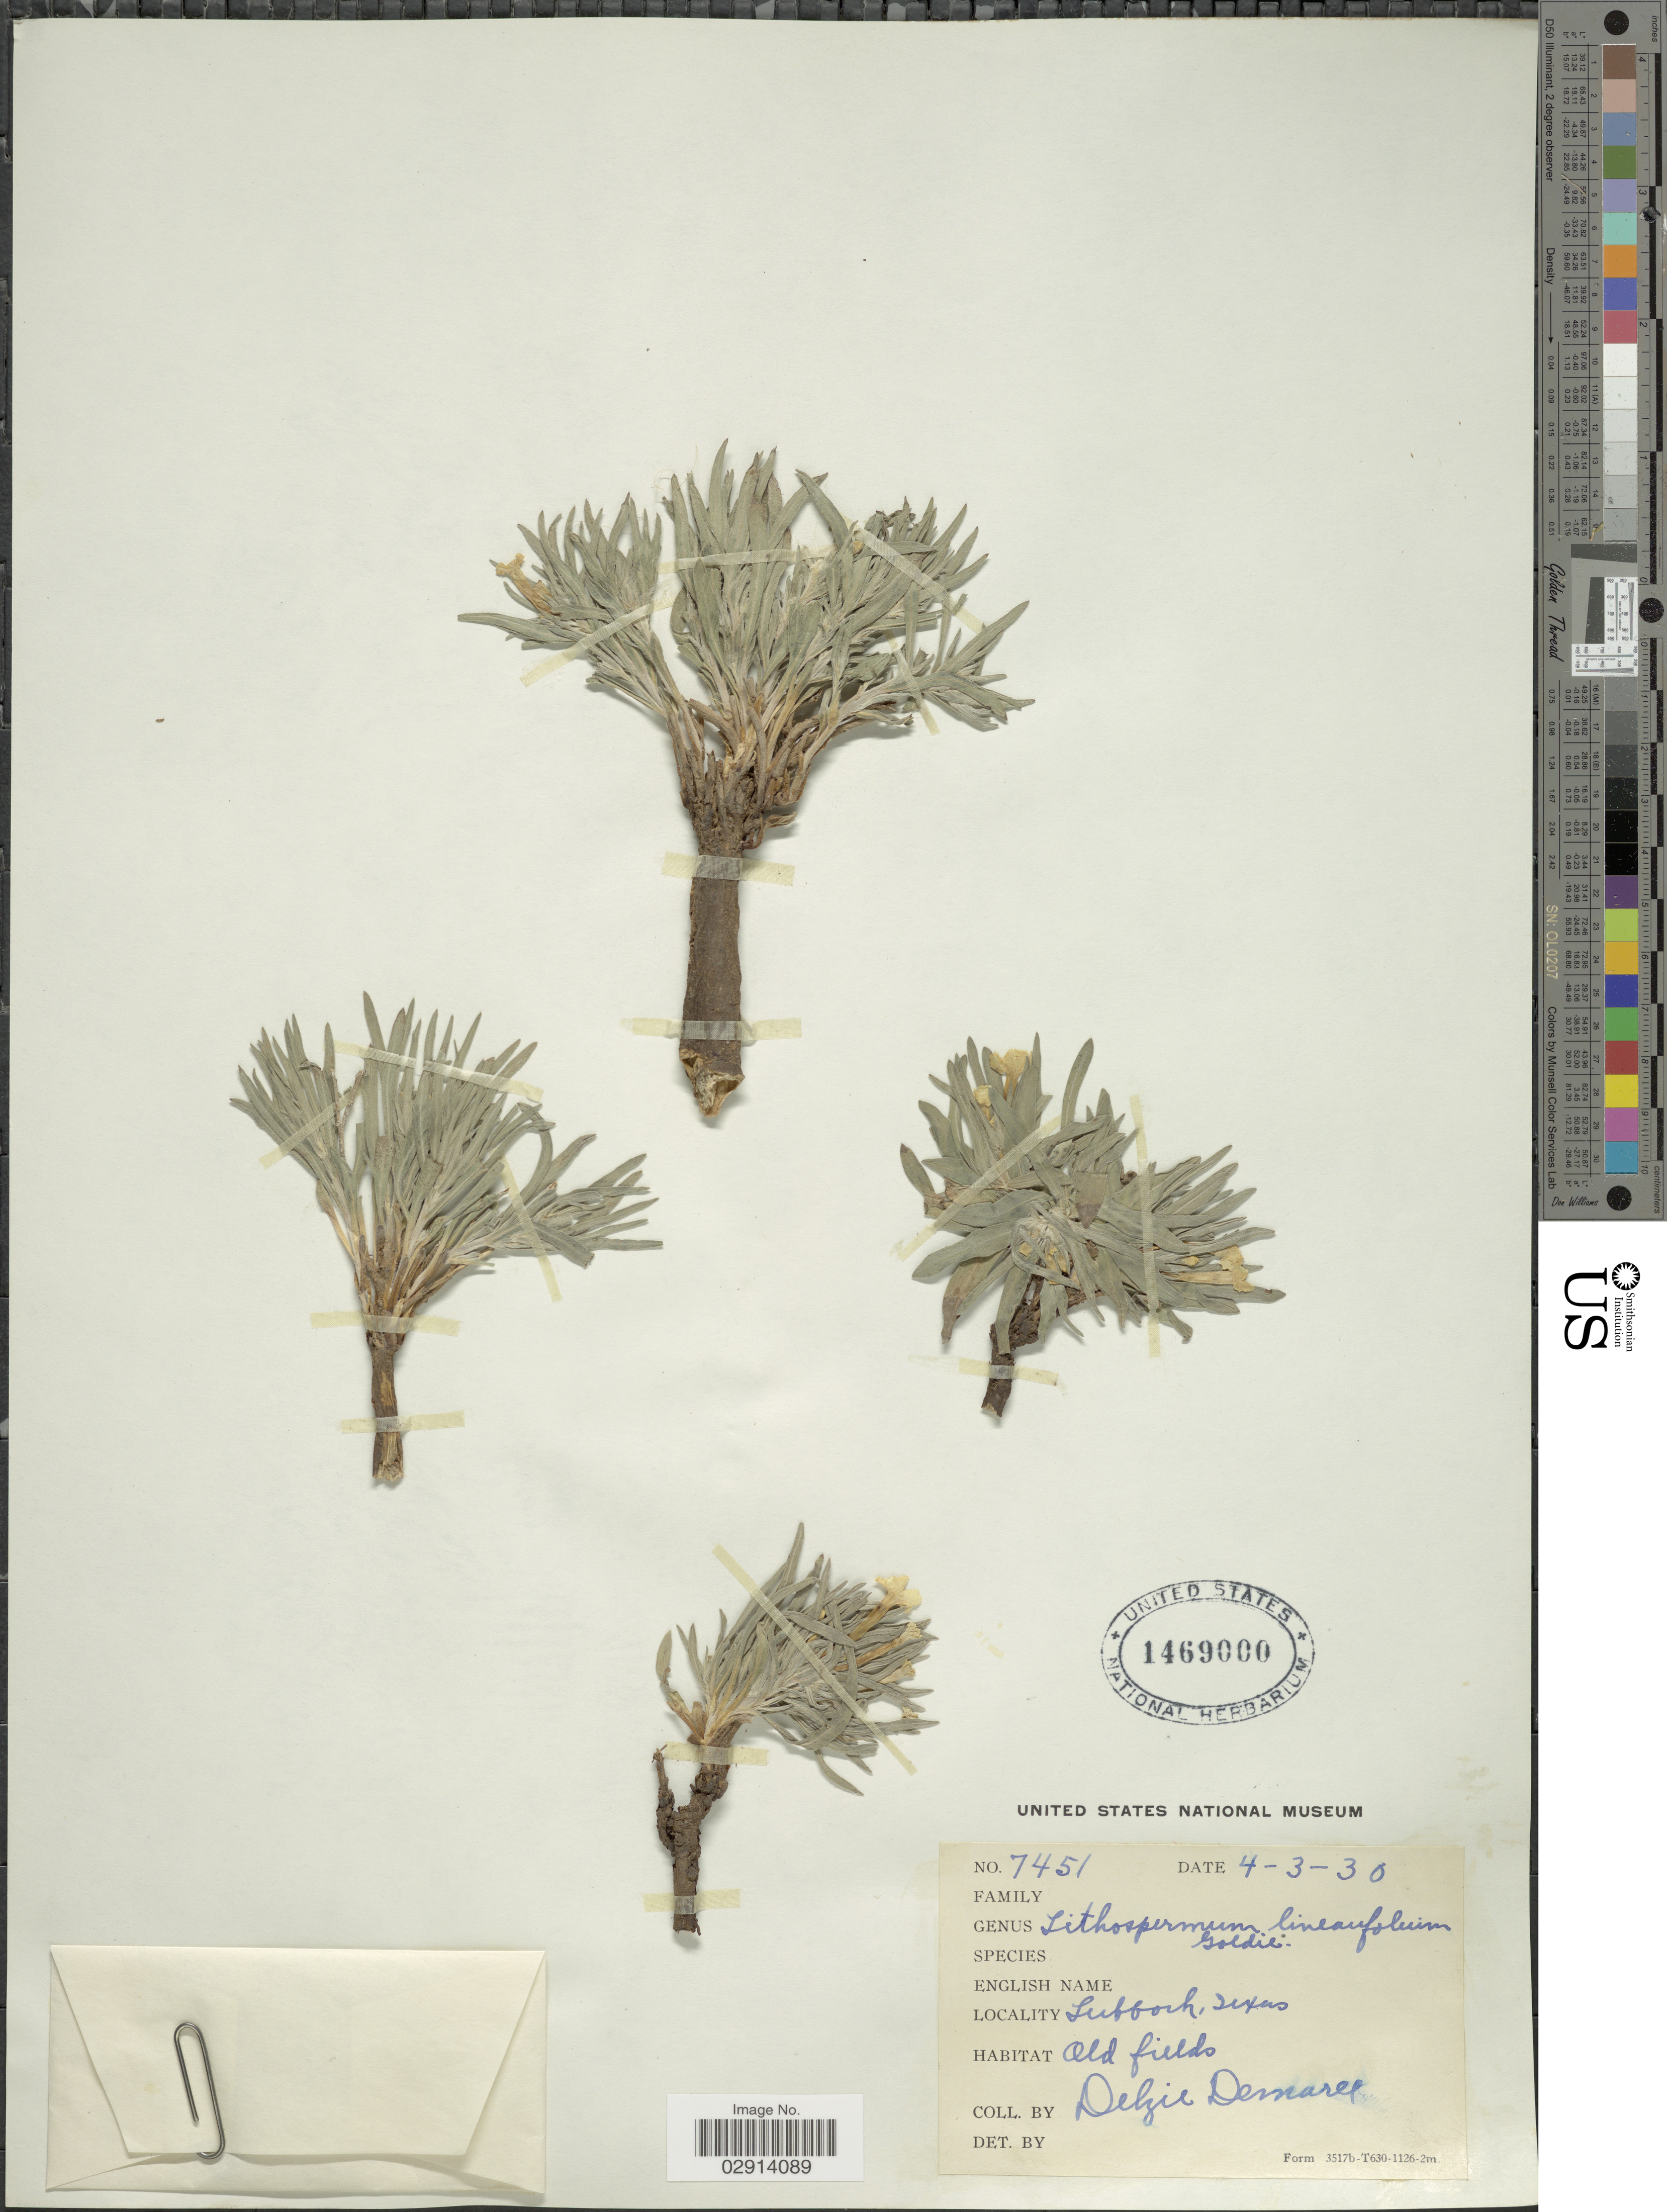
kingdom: Plantae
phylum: Tracheophyta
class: Magnoliopsida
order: Boraginales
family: Boraginaceae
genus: Lithospermum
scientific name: Lithospermum incisum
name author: Lehm.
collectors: D. Demaree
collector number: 7451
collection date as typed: Transcribed d/m/y: 3/4/30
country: United States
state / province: Texas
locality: Lubbock.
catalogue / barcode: US 1469000